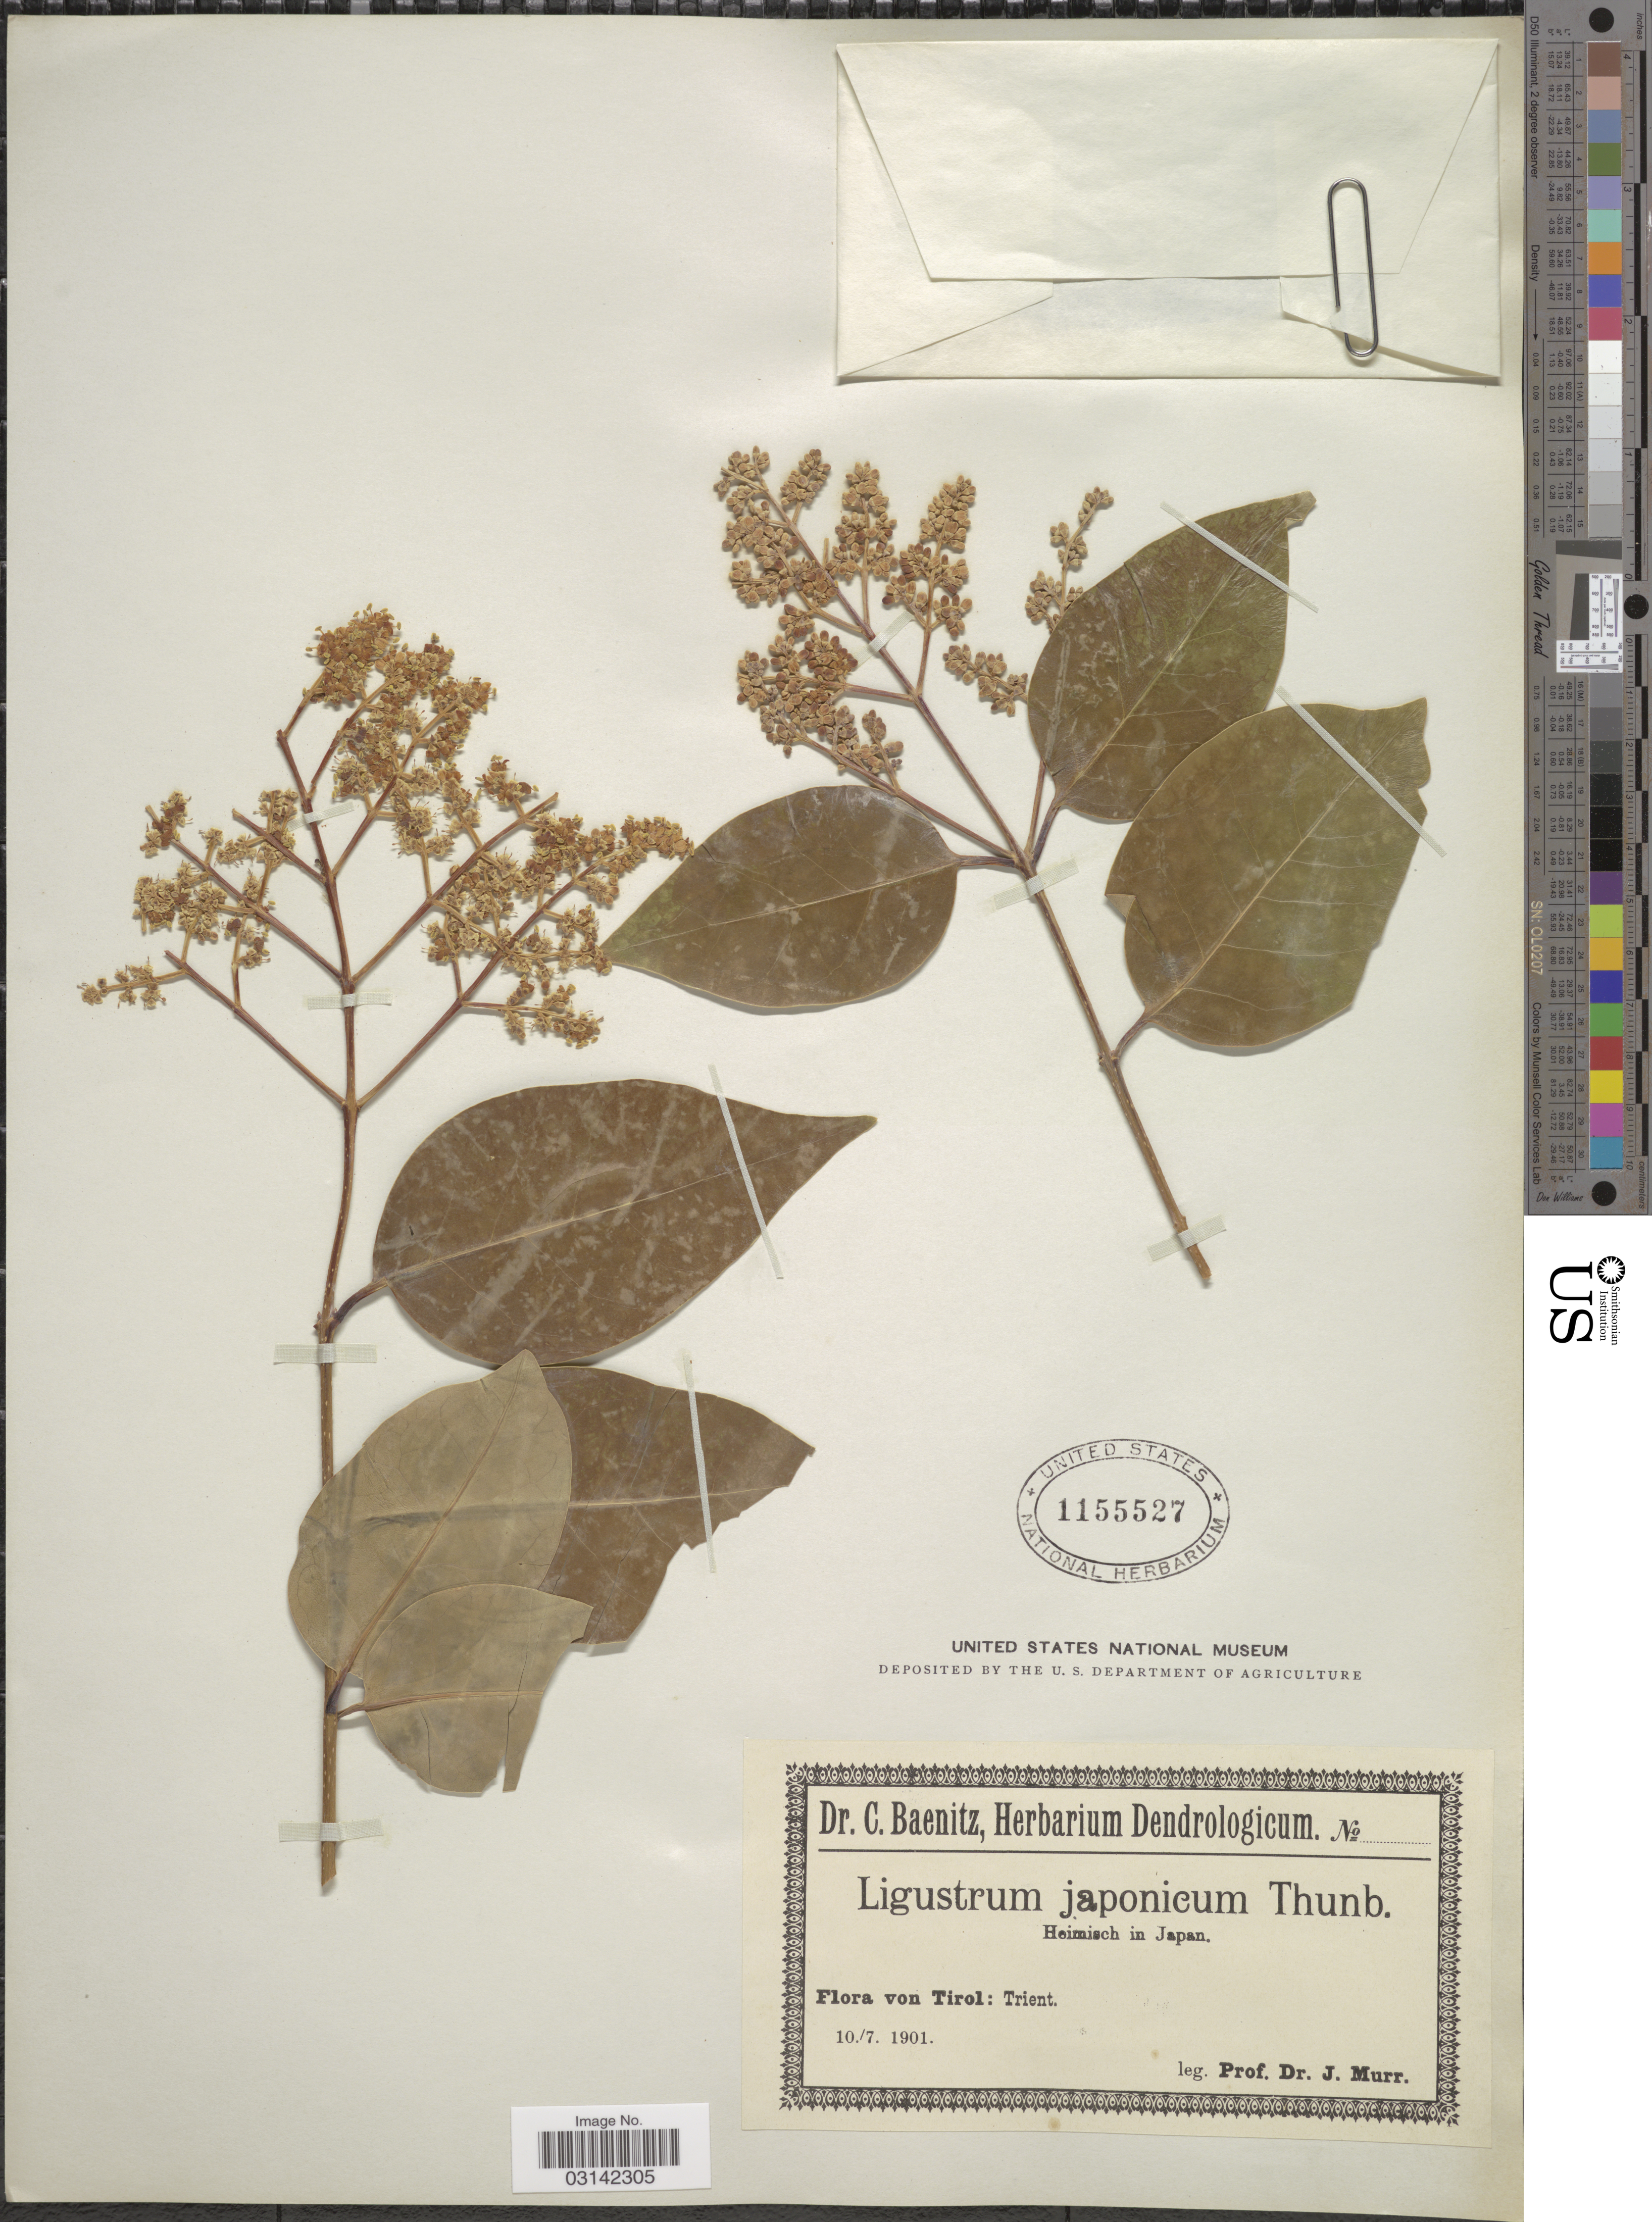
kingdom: Plantae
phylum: Tracheophyta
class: Magnoliopsida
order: Lamiales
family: Oleaceae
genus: Ligustrum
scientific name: Ligustrum japonicum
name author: Thunb.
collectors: J. Murr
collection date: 1901-07-10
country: Italy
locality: Tirol: Trient.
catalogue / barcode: US 1155527